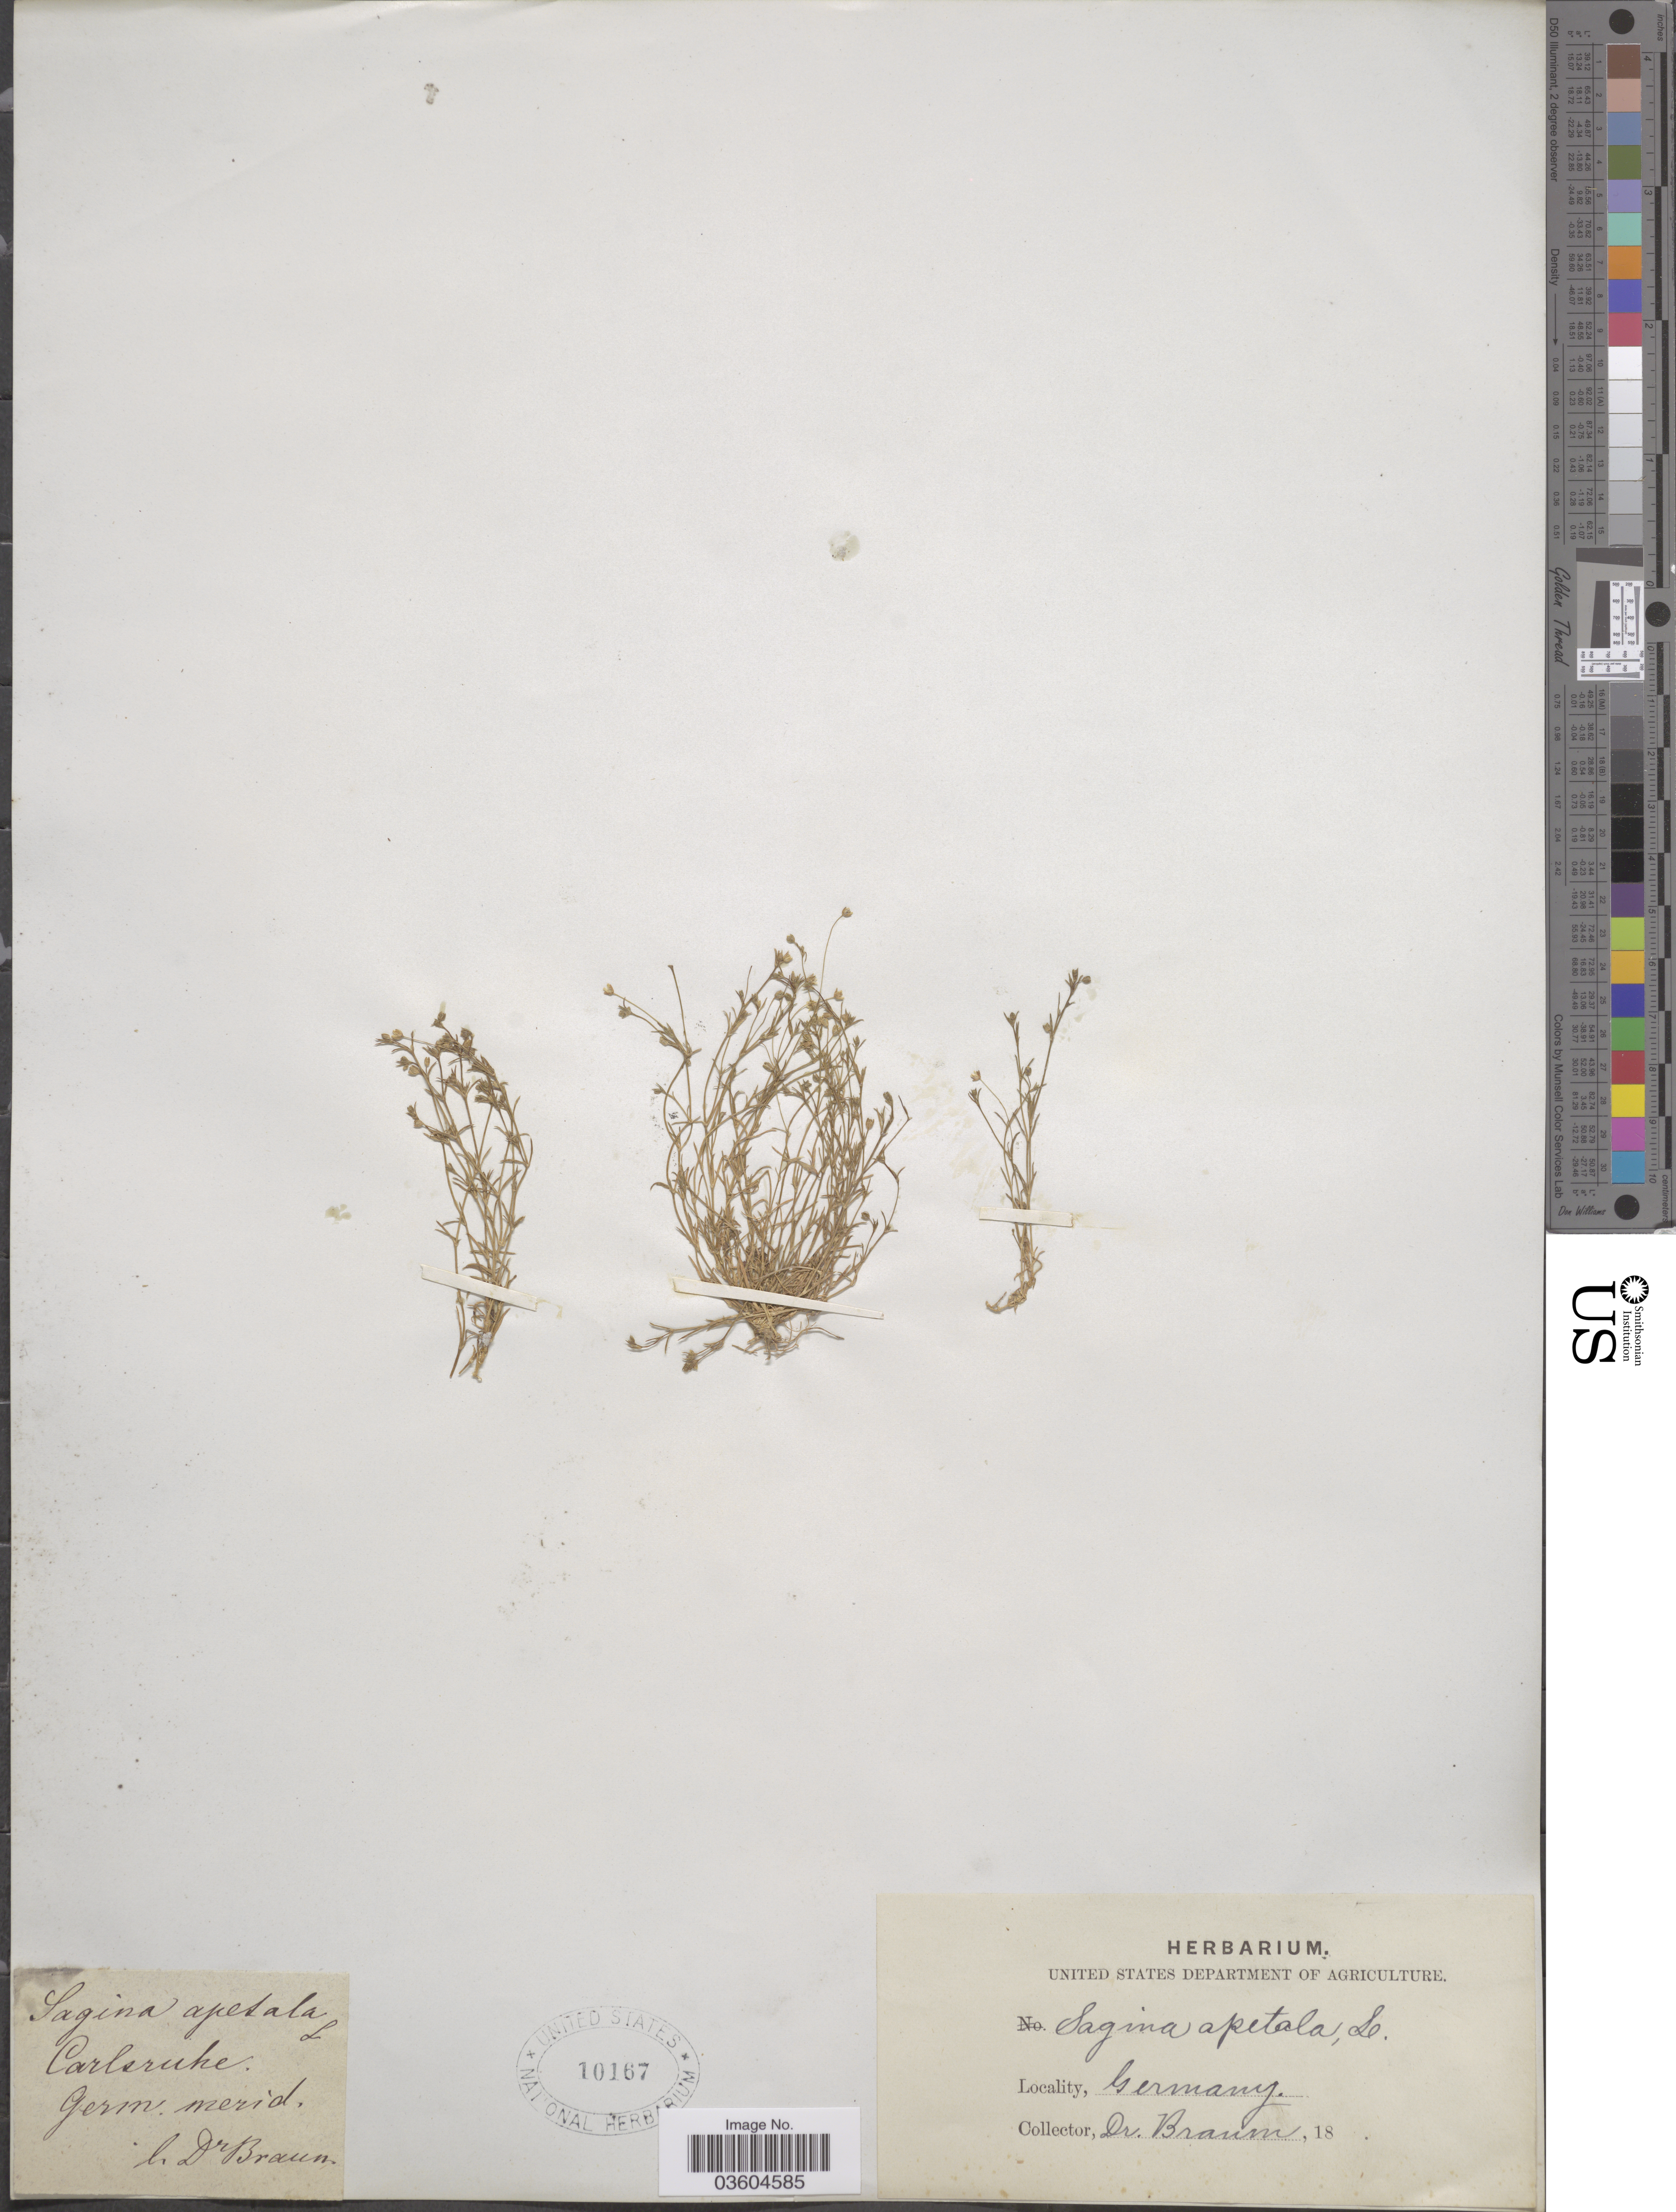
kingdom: Plantae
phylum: Tracheophyta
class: Magnoliopsida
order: Caryophyllales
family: Caryophyllaceae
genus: Sagina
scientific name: Sagina apetala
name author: Ard.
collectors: Braun, --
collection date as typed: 18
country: Germany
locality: Carlsruhe. Germ. merid.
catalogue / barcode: US 10167